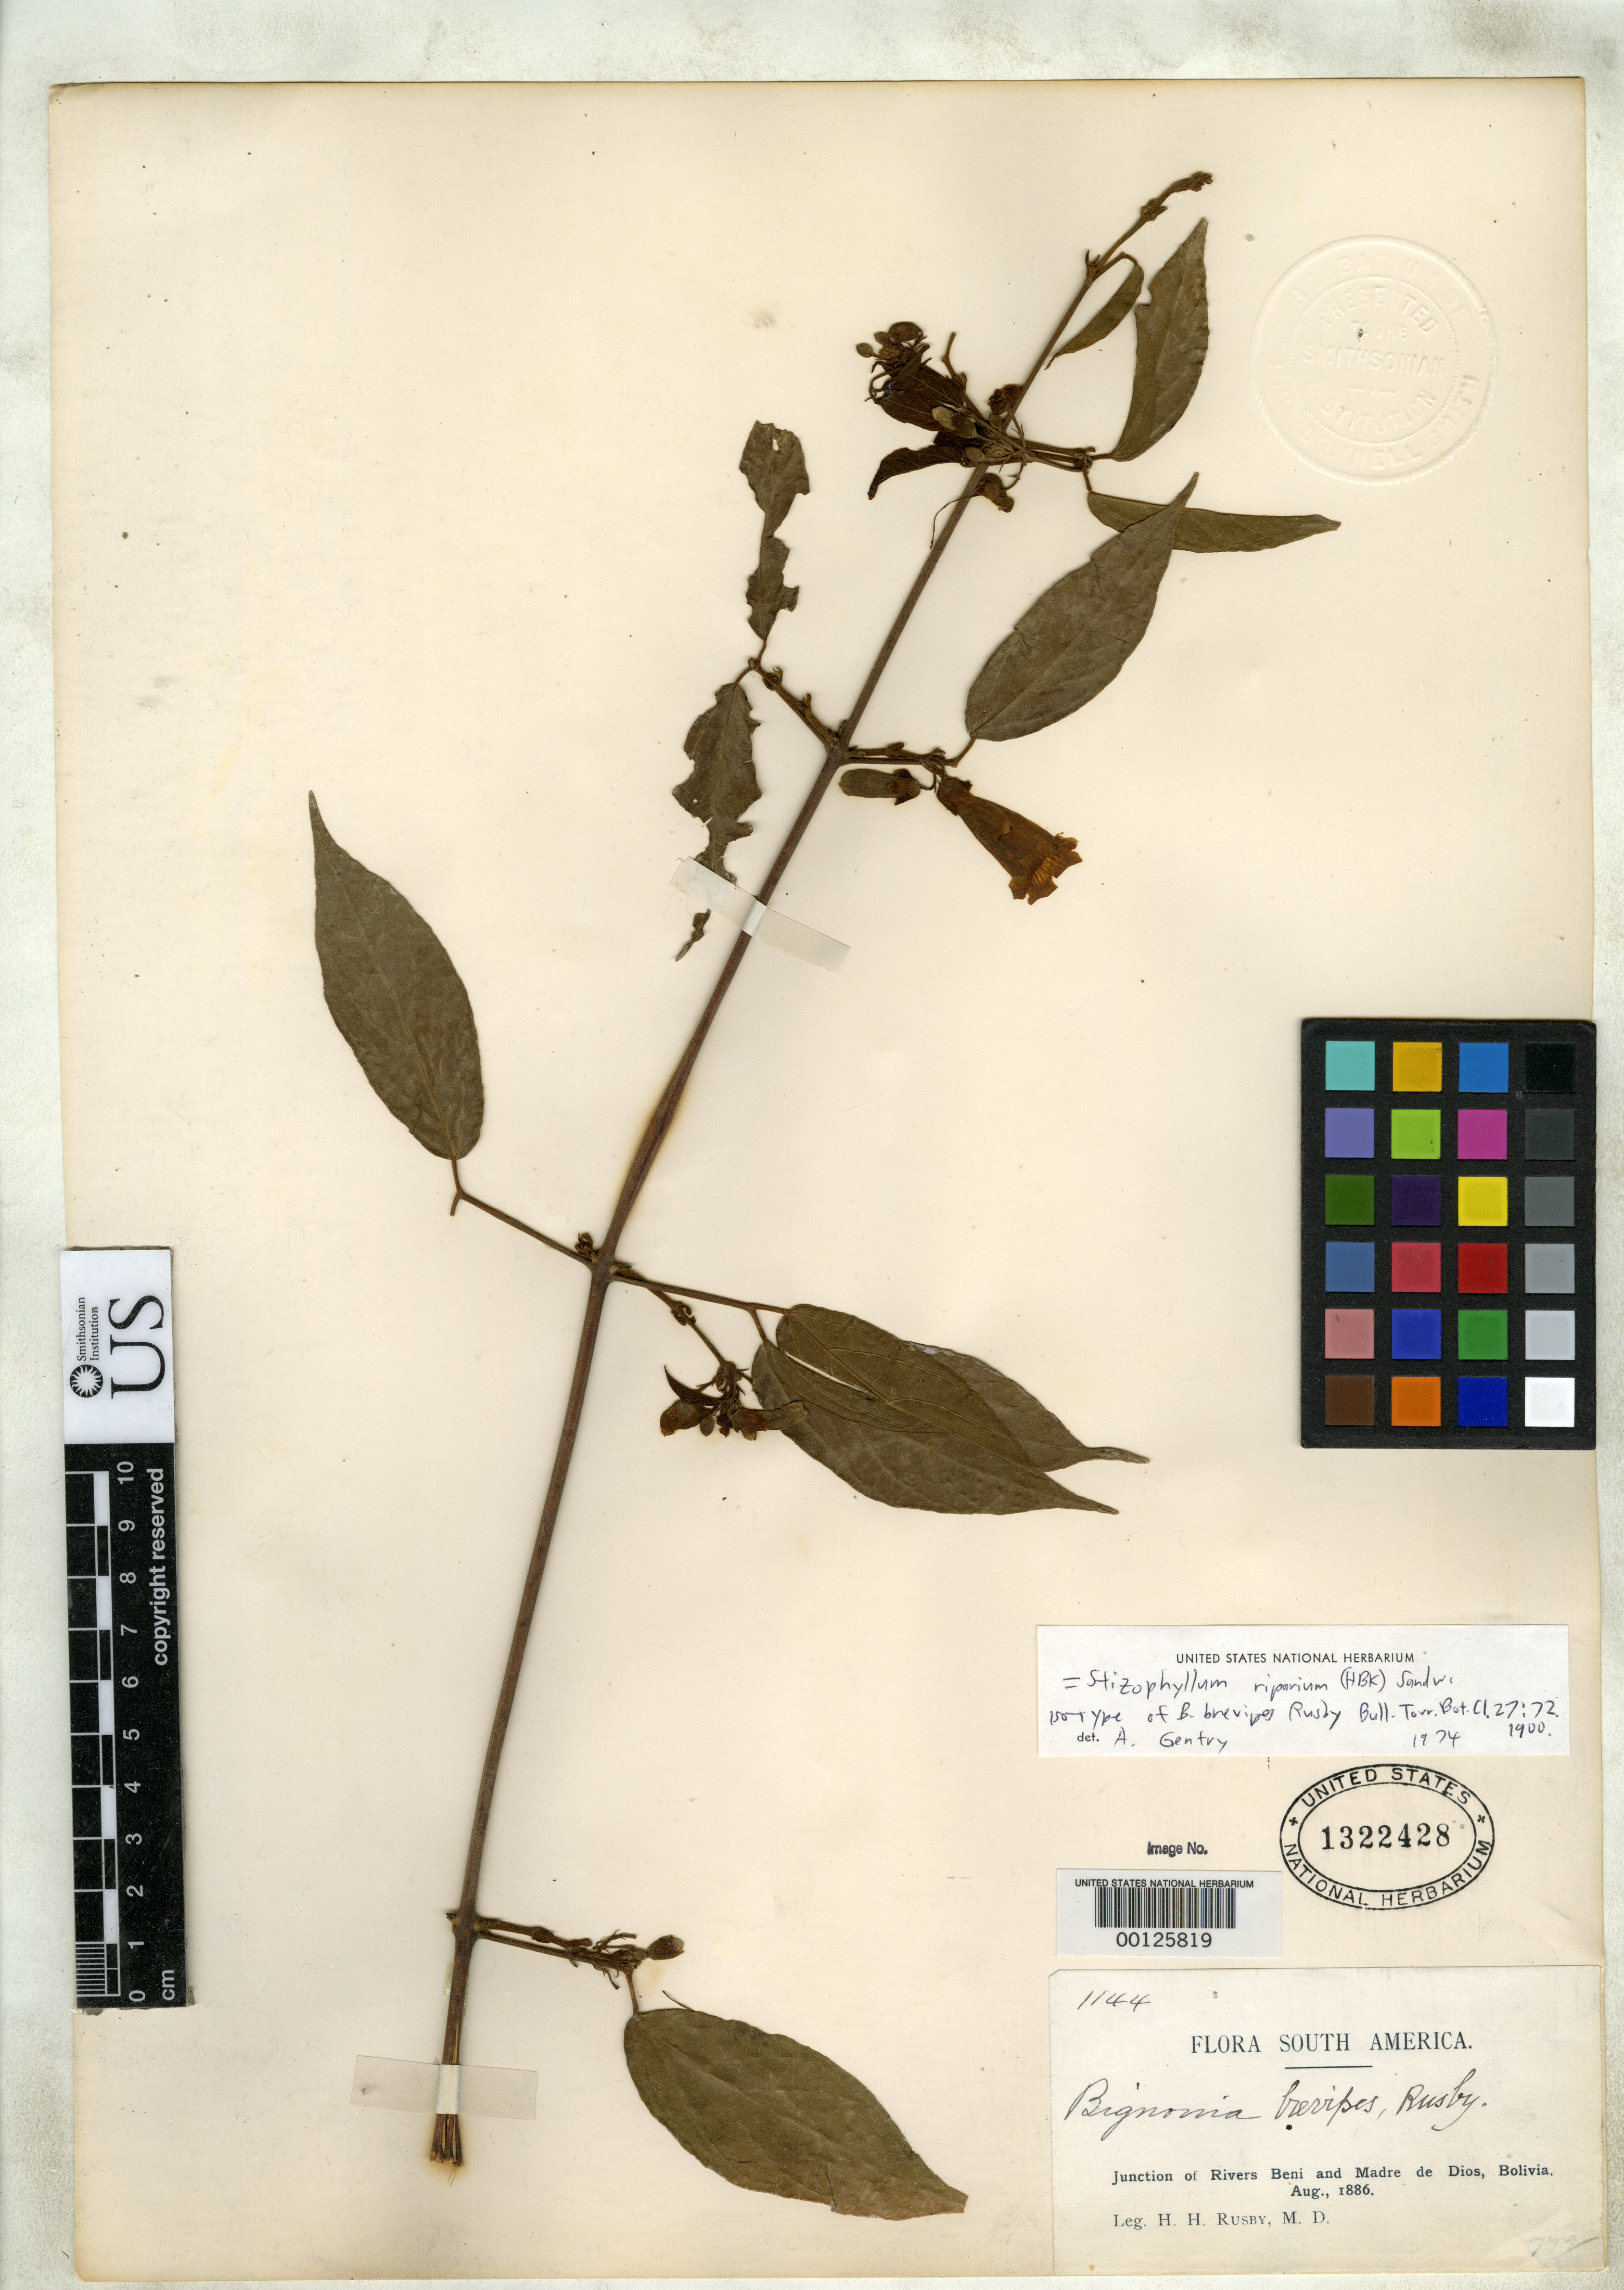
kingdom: Plantae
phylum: Tracheophyta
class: Magnoliopsida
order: Lamiales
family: Bignoniaceae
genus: Bignonia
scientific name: Bignonia brevipes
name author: Rusby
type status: Isotype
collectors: H. H. Rusby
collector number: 1144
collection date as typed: Aug., 1886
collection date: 1886-08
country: Bolivia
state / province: Beni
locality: Junction of Rivers Beni and Madre de Dios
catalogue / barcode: US 1322428